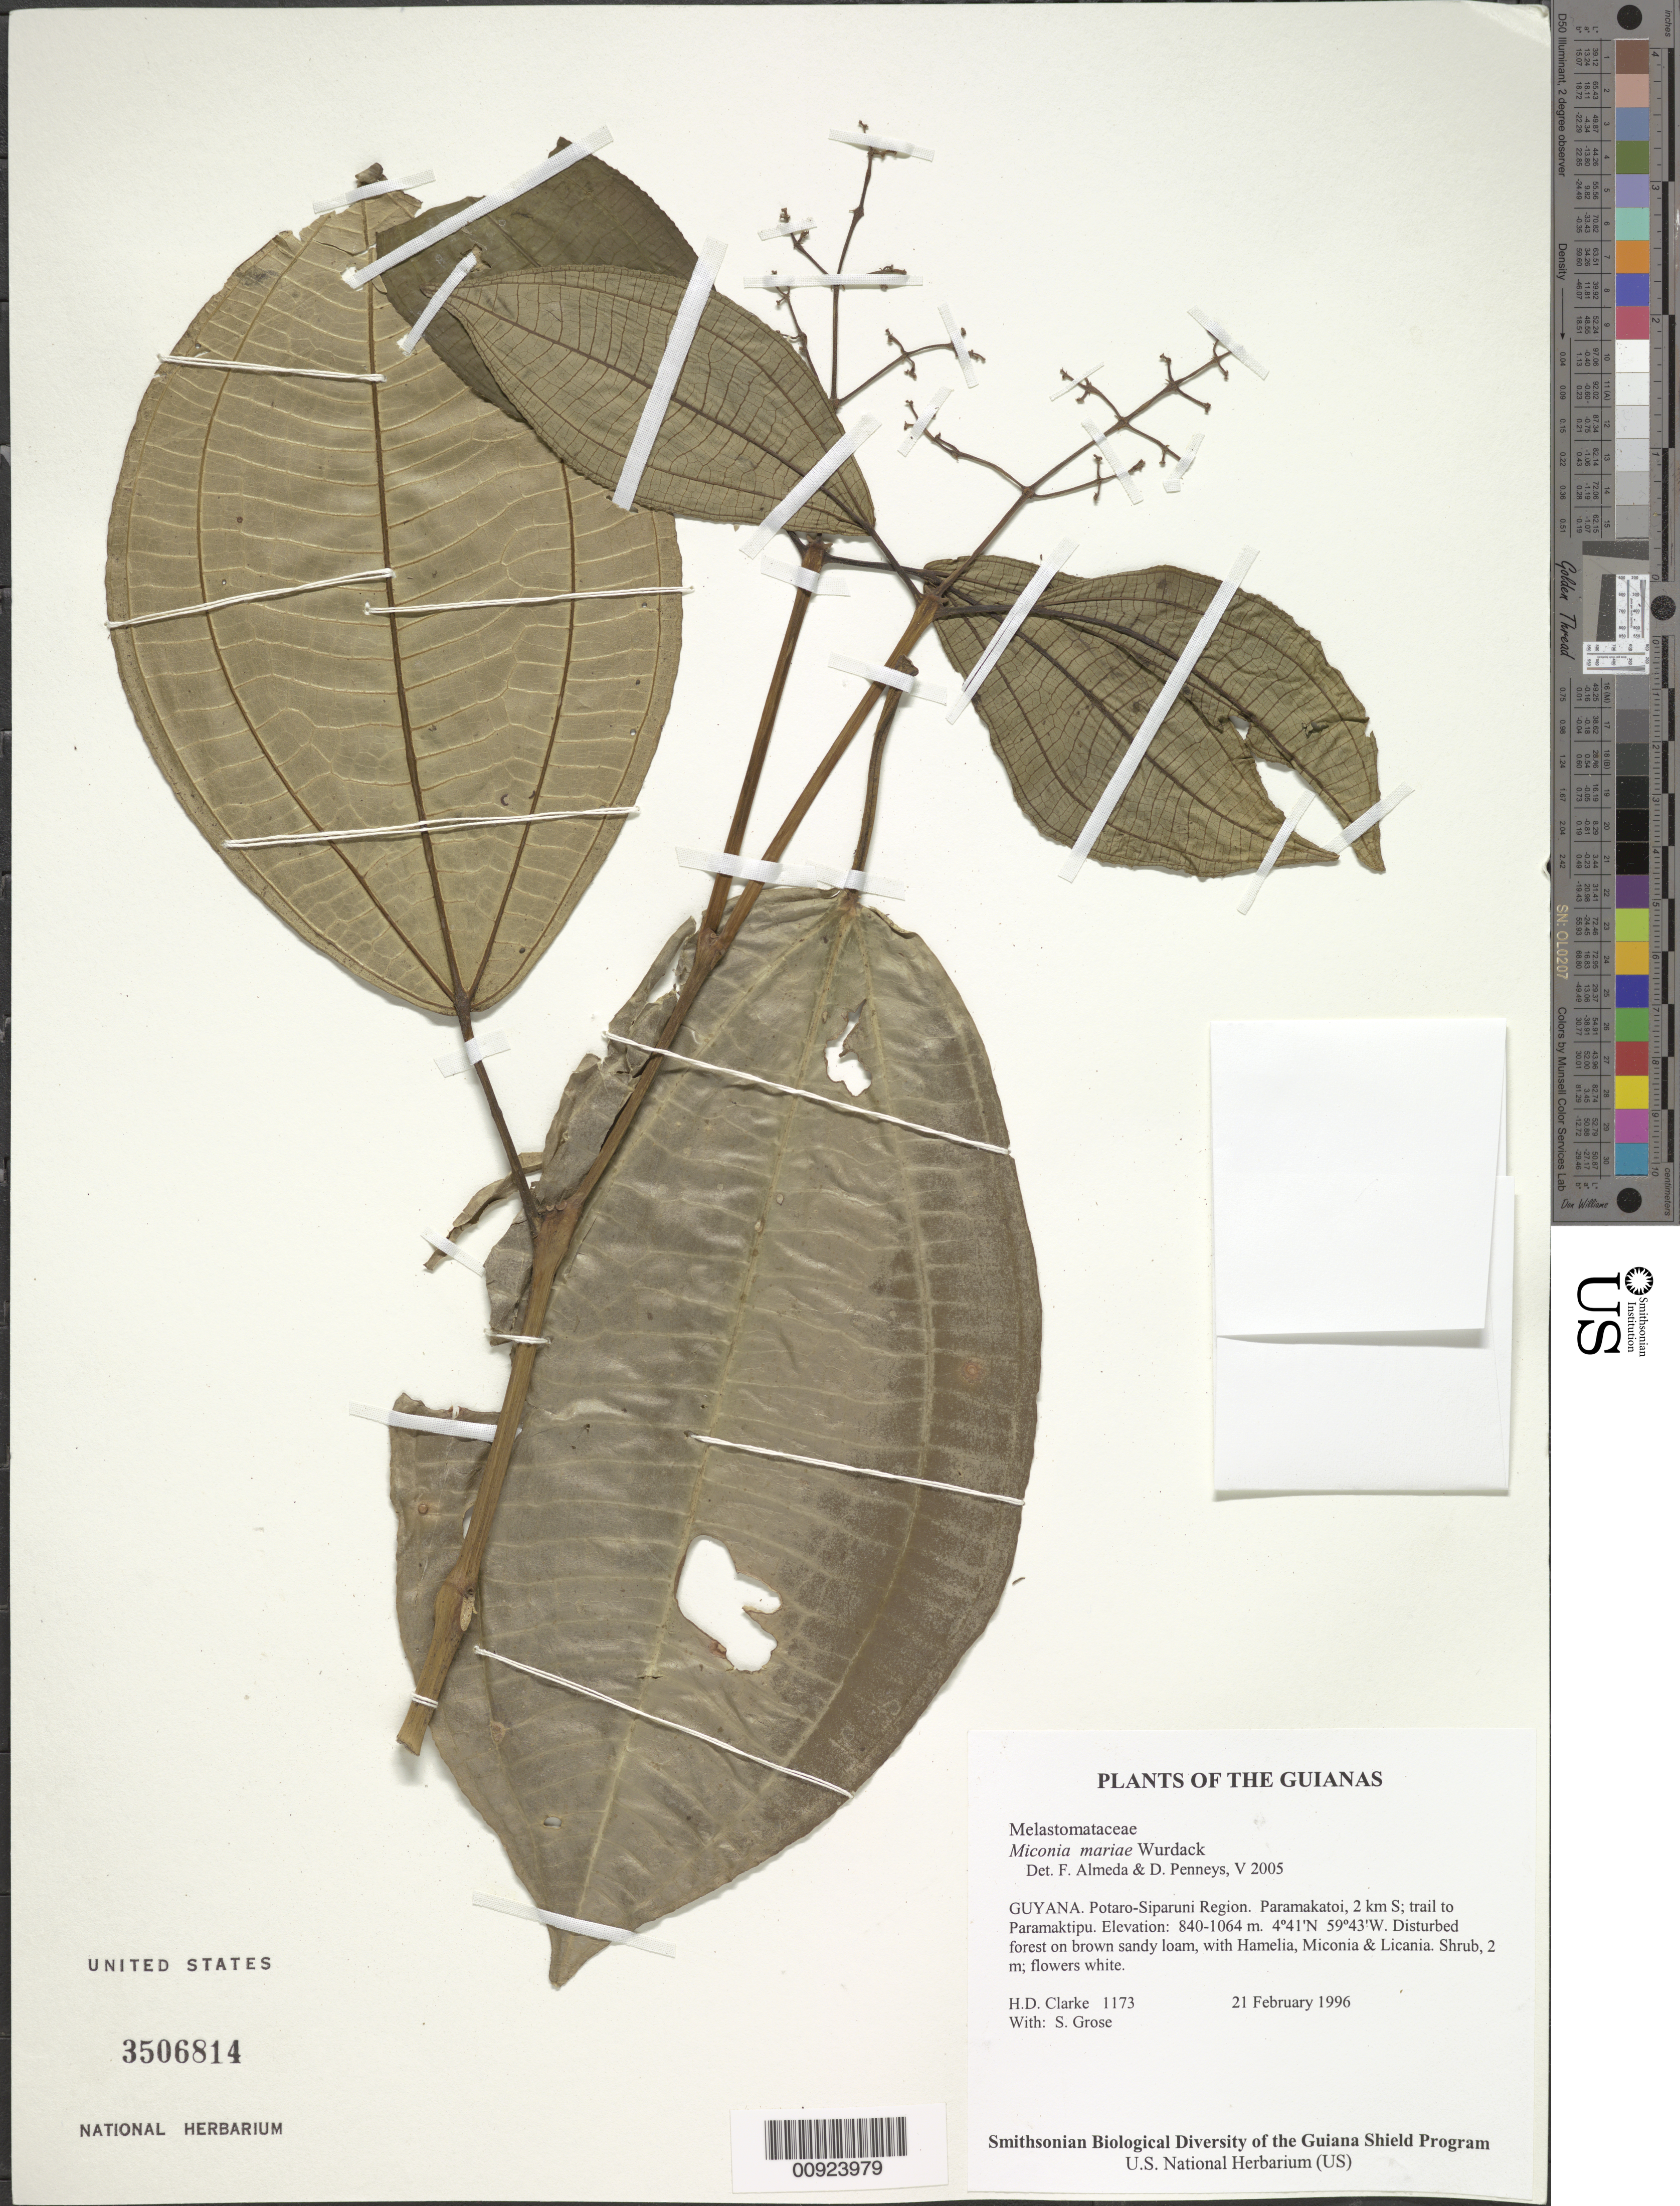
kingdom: Plantae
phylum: Tracheophyta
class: Magnoliopsida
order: Myrtales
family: Melastomataceae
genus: Miconia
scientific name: Miconia mariae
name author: Wurdack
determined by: Almeda, F.; Penneys, D. S.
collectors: H. D. Clarke & S. Grose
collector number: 1173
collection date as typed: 21 February 1996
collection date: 1996-02-21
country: Guyana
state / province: Potaro-Siparuni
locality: Paramakatoi, 2 km S; trail to Paramaktipu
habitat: Disturbed forest on brown sandy loam, with Hamelia, Miconia & Licania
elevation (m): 840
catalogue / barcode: US 3506814